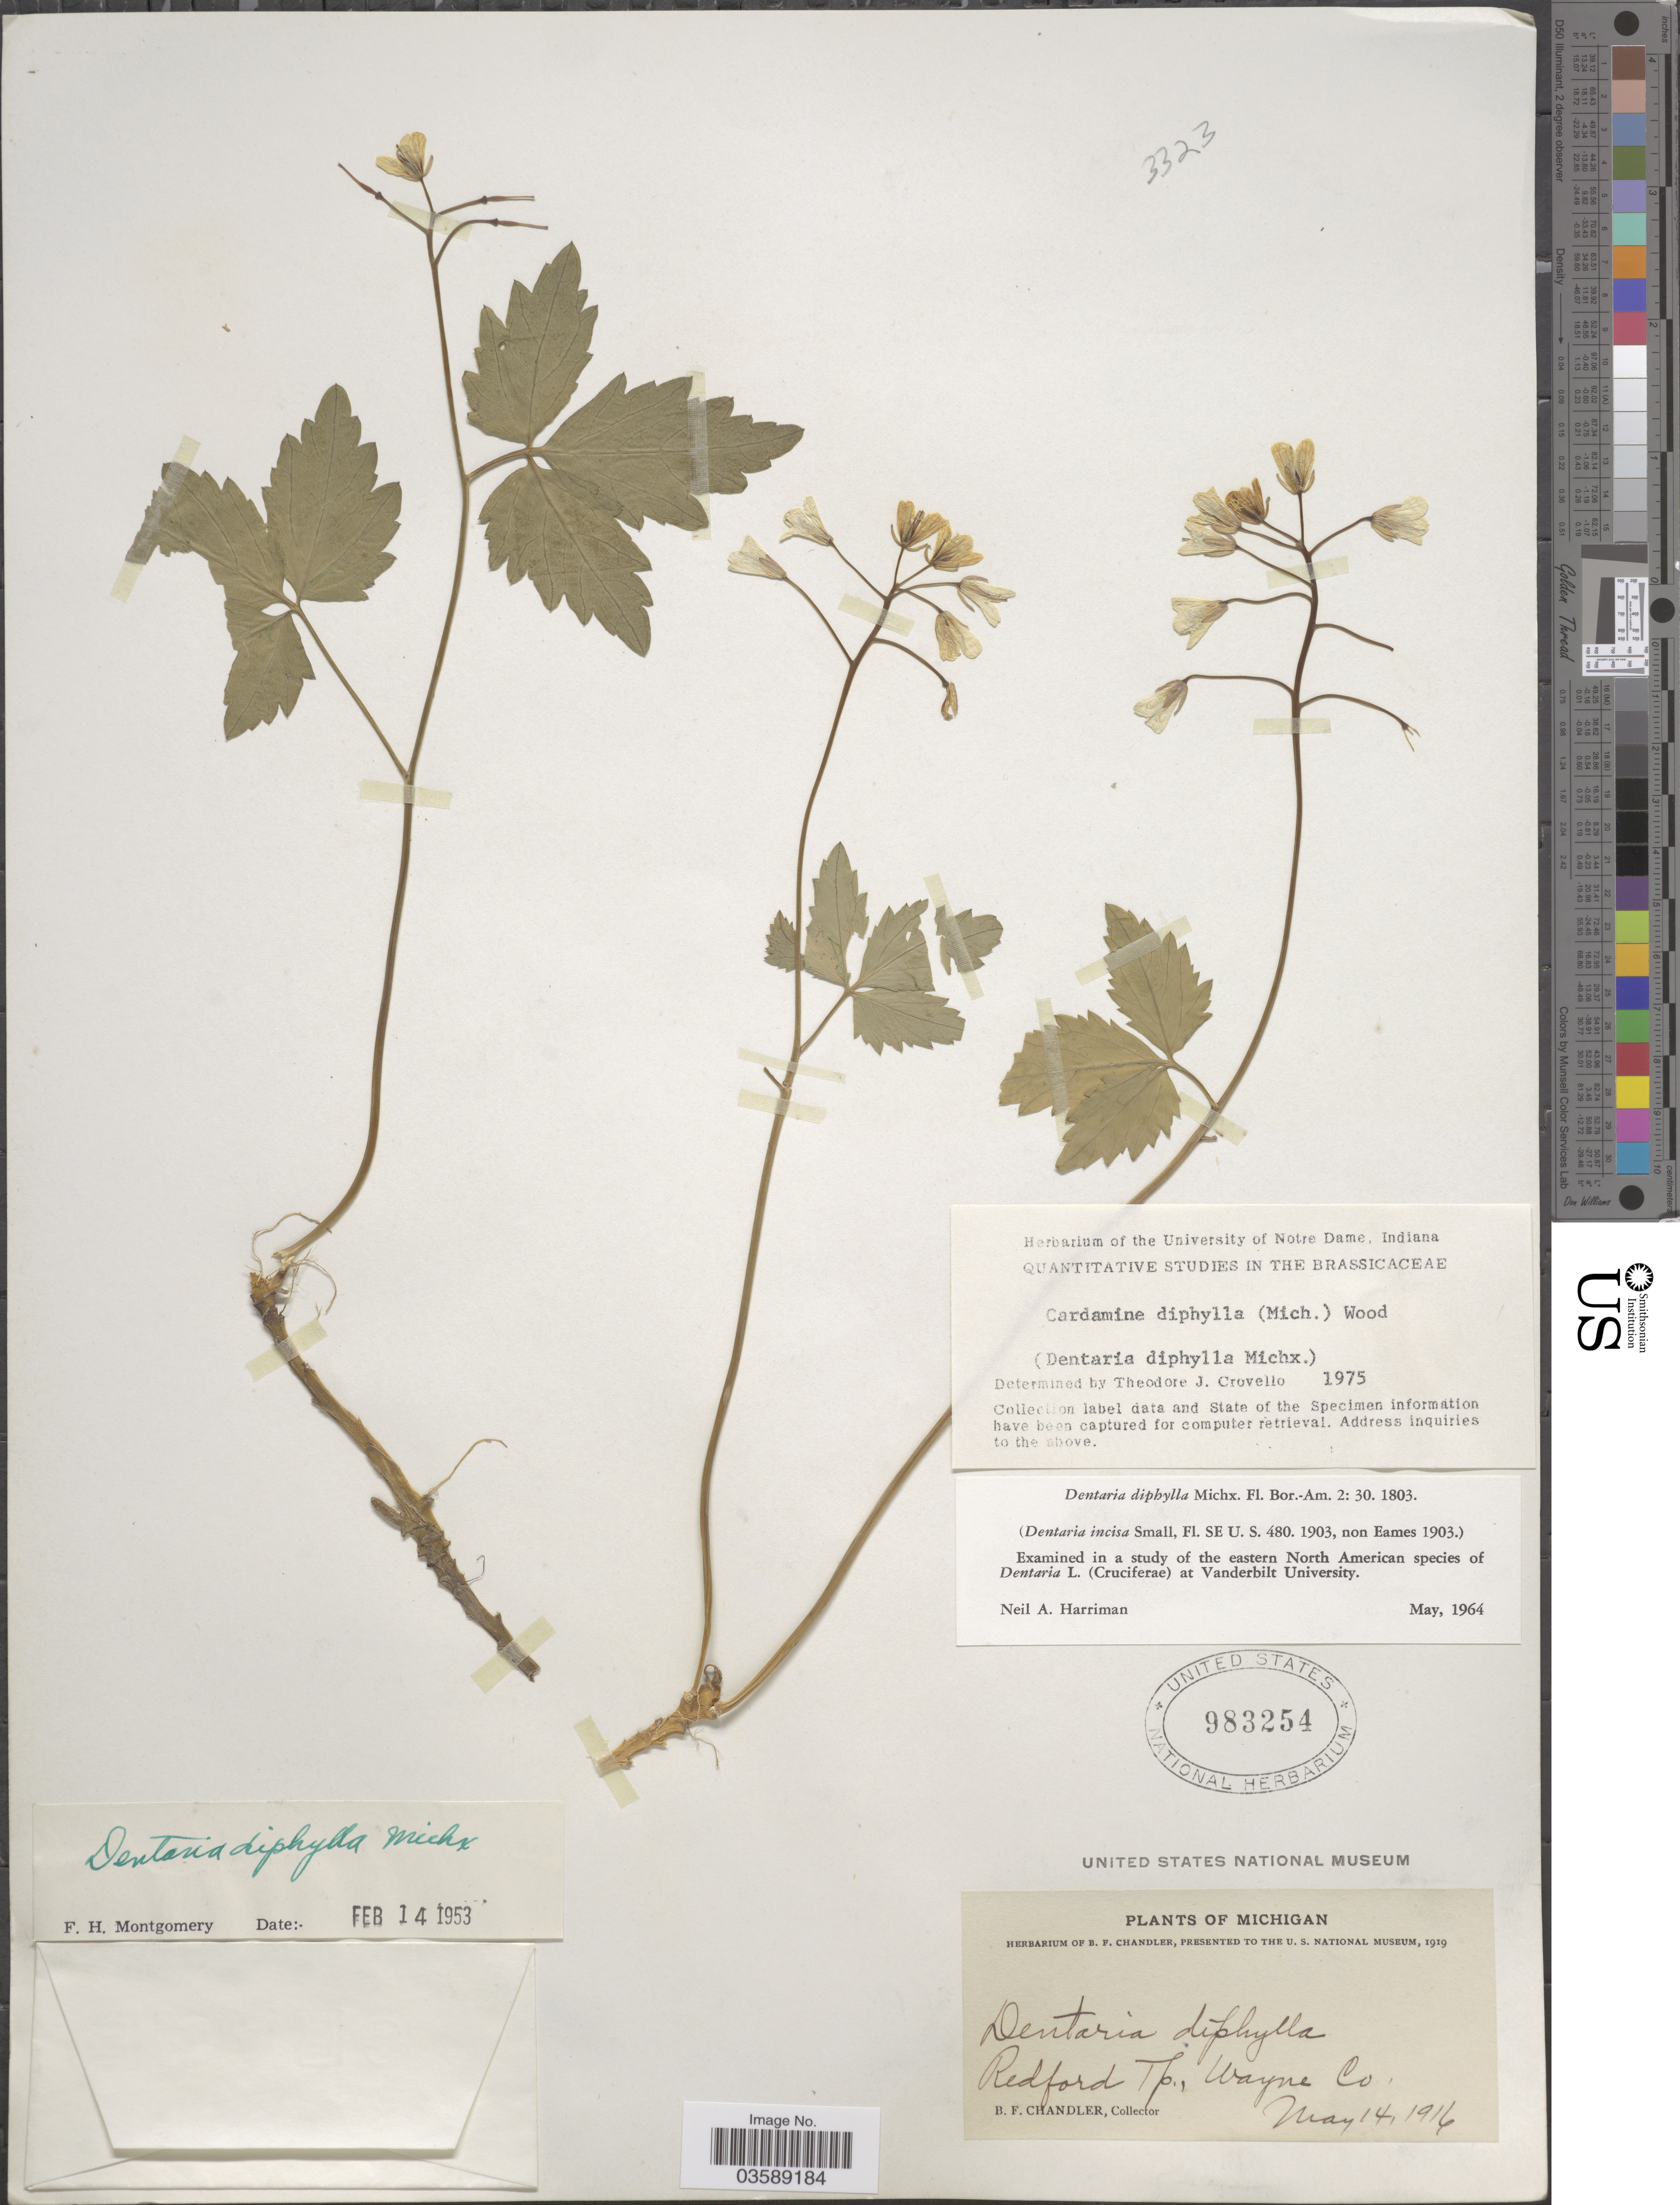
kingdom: Plantae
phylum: Tracheophyta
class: Magnoliopsida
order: Brassicales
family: Brassicaceae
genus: Cardamine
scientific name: Cardamine diphylla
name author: (Michx.) Alph. Wood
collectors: B. F. Chandler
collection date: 1916-05-14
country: United States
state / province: Michigan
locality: Redford Tp., Wayne Co.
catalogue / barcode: US 983254